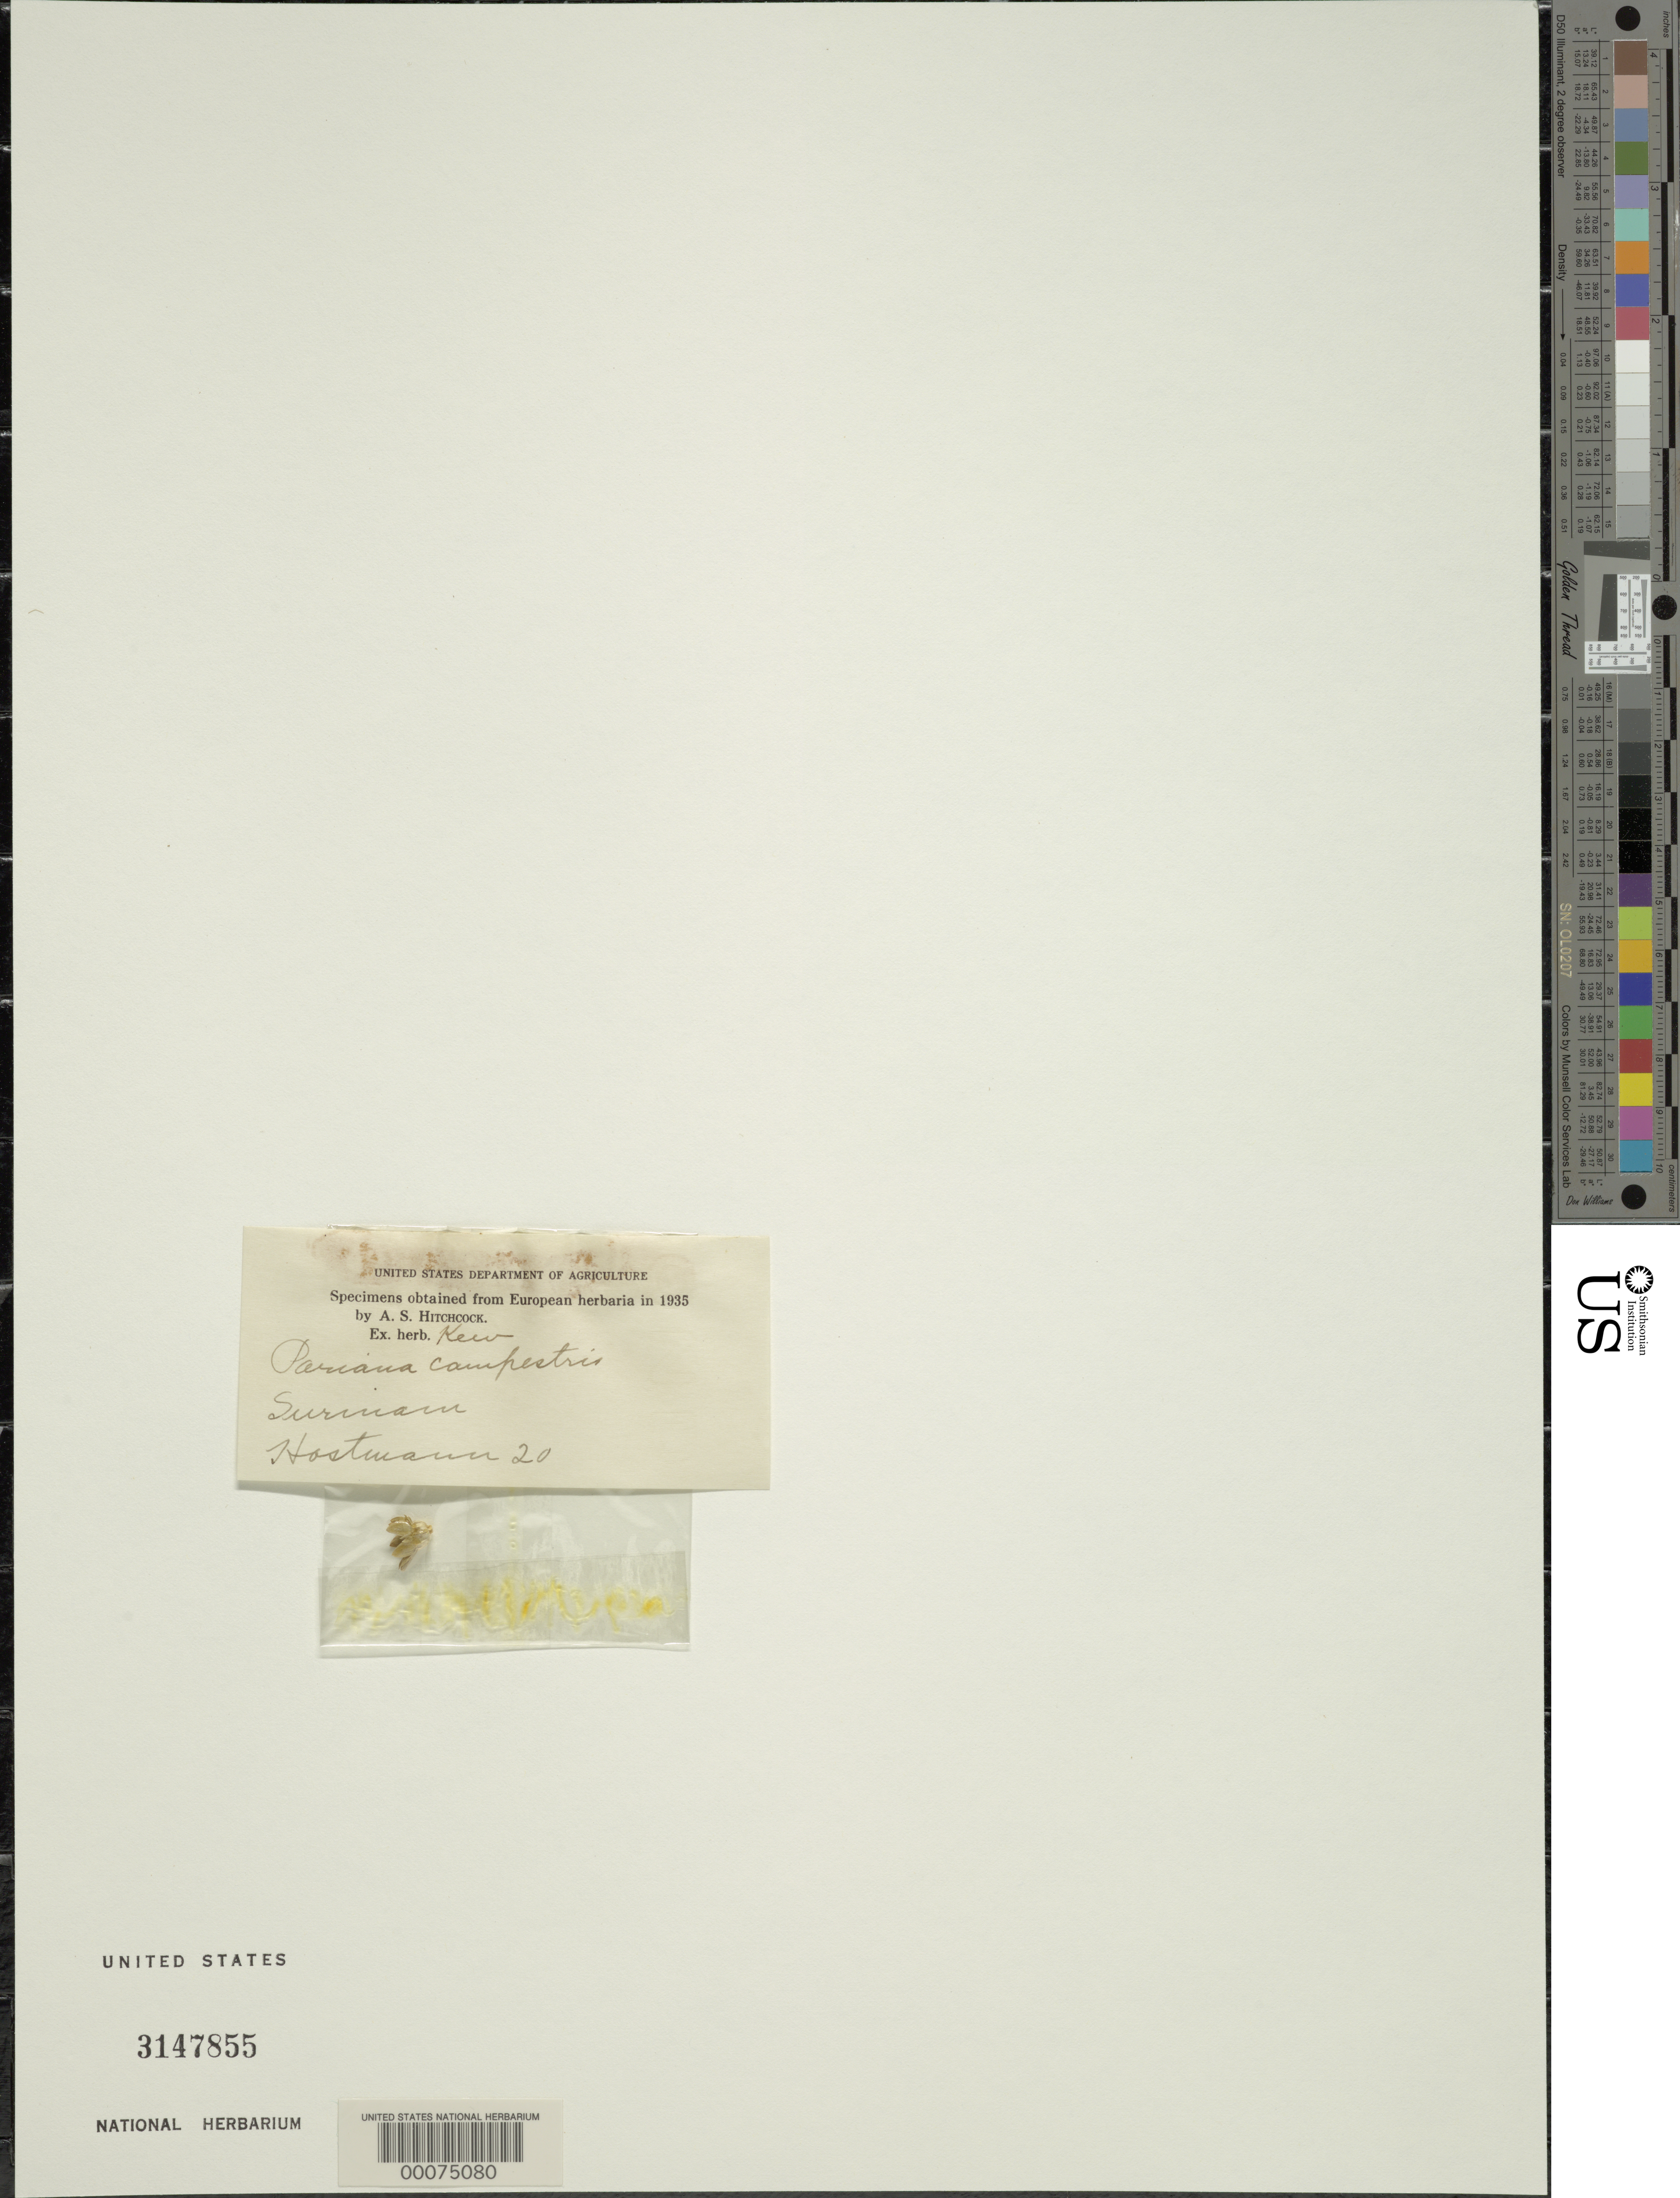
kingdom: Plantae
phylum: Tracheophyta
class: Liliopsida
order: Poales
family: Poaceae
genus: Pariana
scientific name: Pariana campestris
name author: Aubl.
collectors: F. Hostmann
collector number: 20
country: Suriname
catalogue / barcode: US 3147855